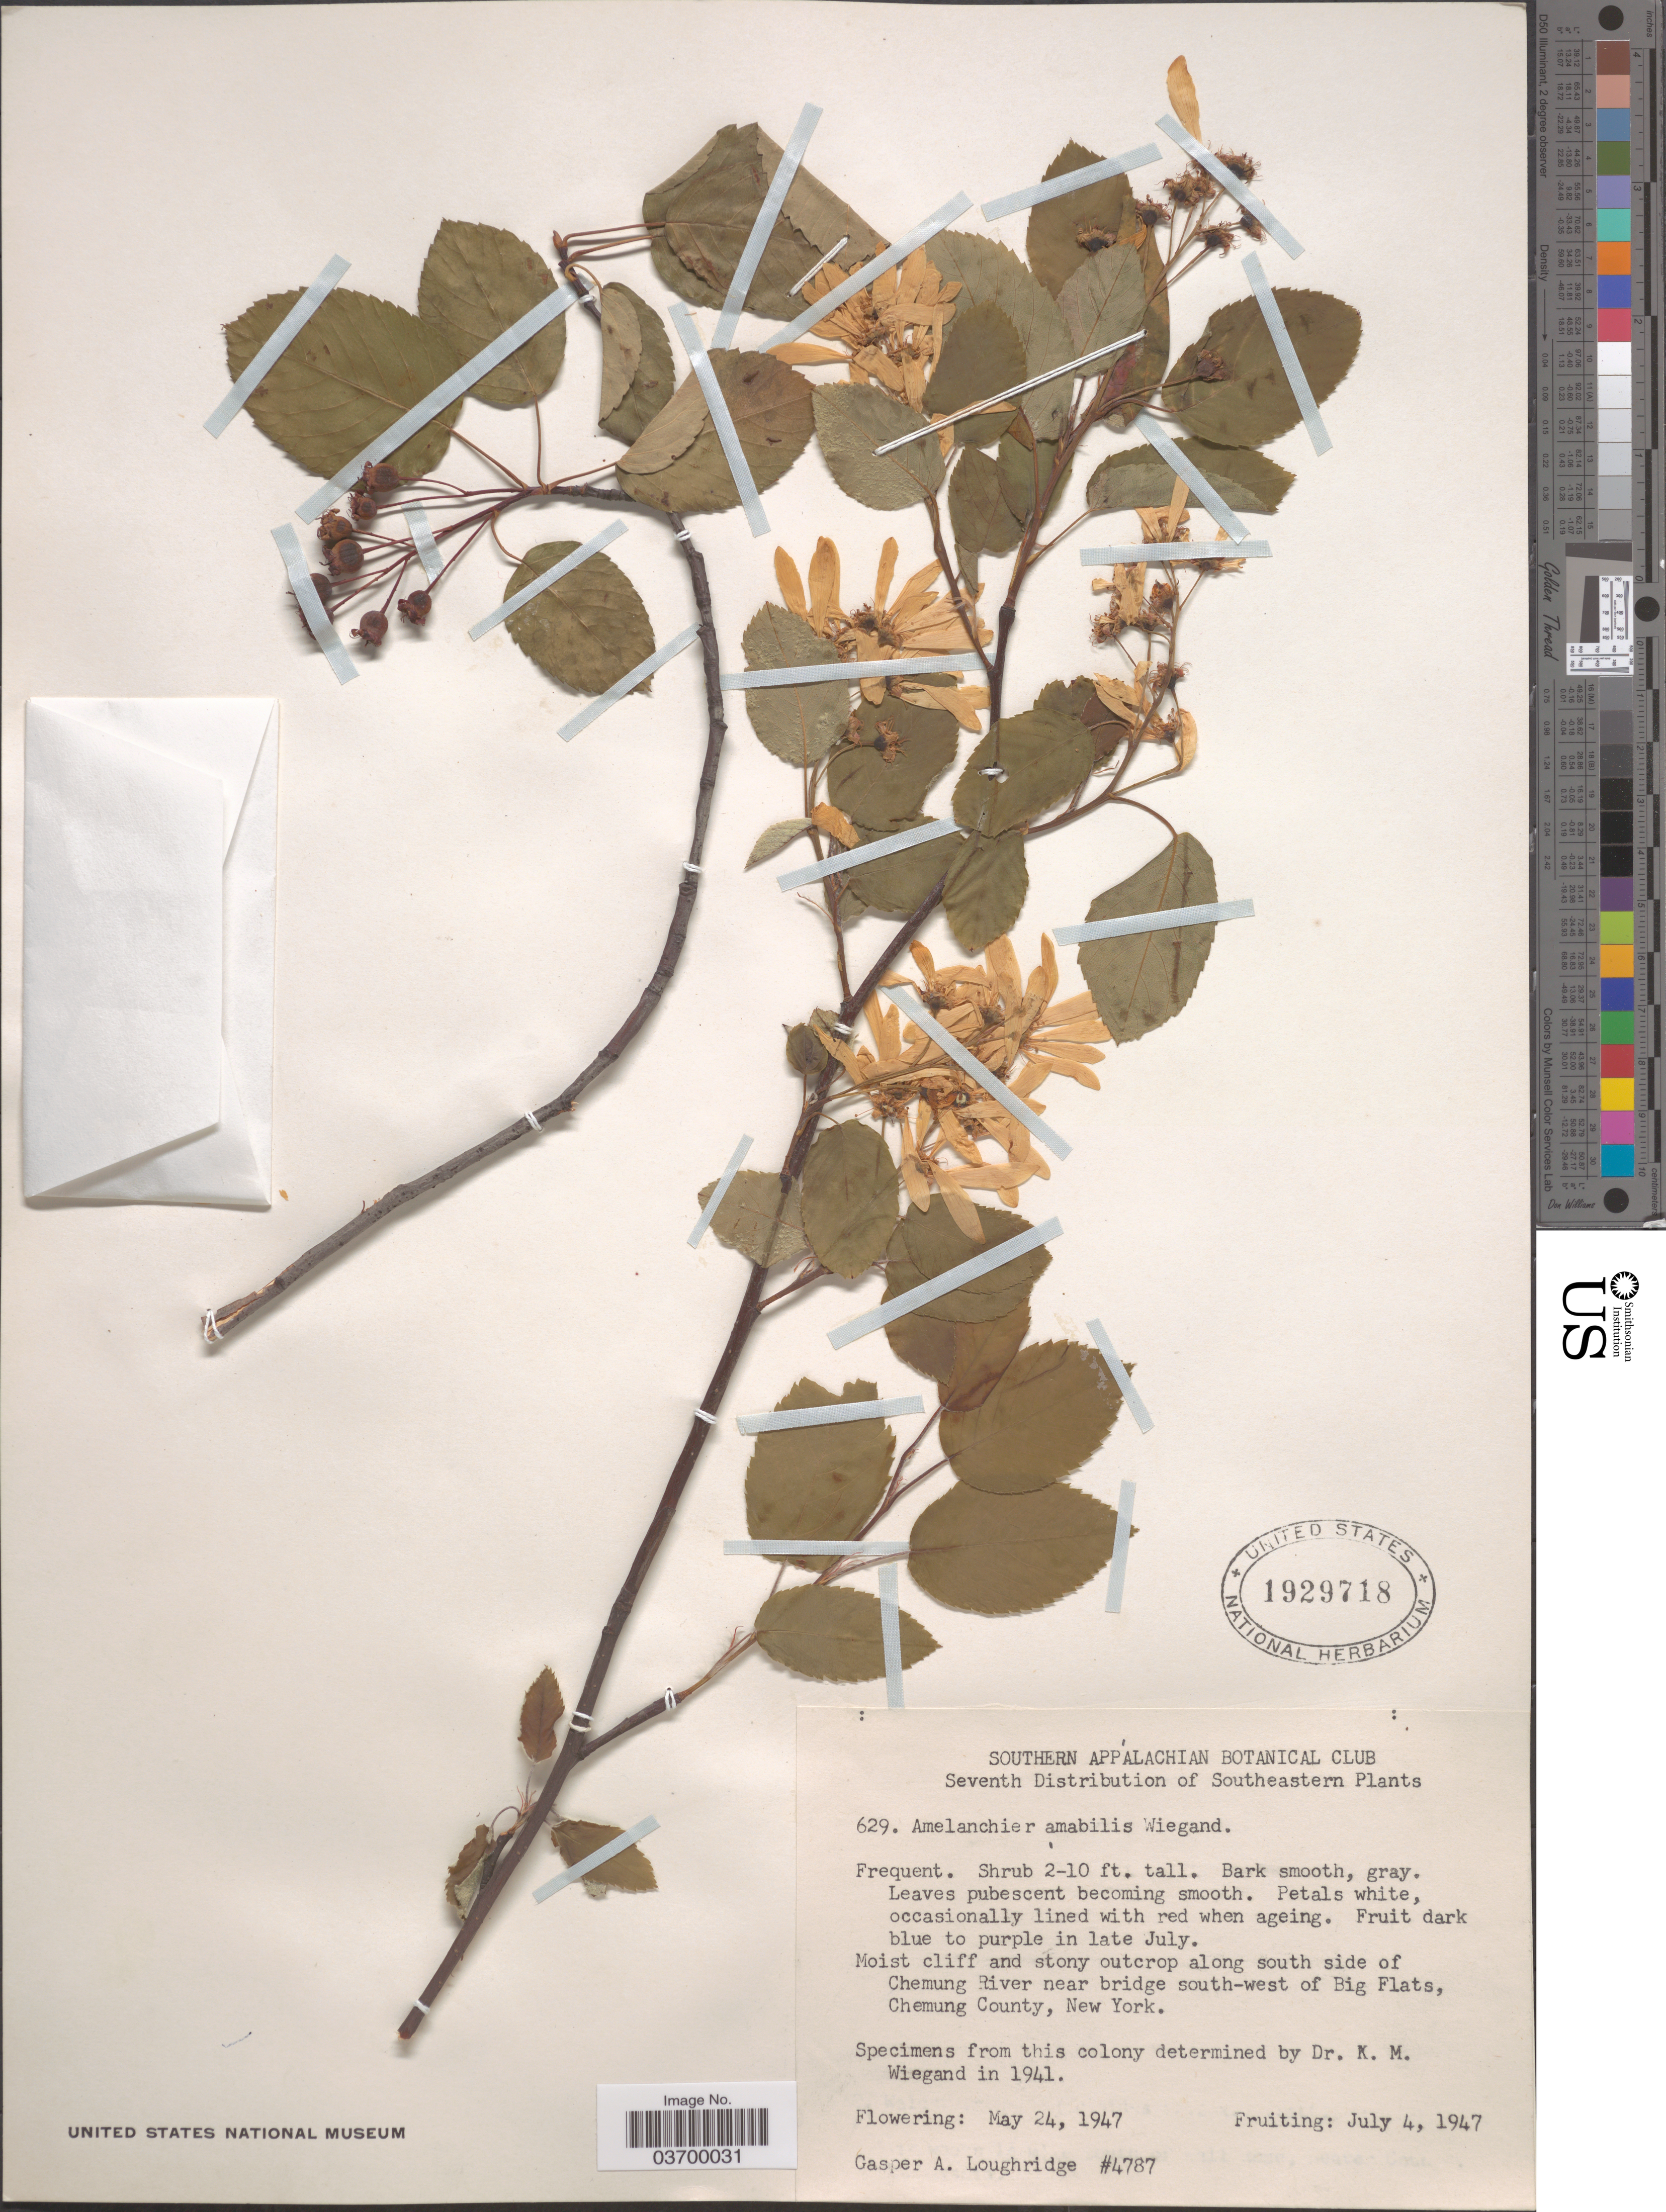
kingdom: Plantae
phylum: Tracheophyta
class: Magnoliopsida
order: Rosales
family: Rosaceae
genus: Amelanchier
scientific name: Amelanchier amabilis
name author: Wiegand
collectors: G. Loughridge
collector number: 4787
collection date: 1947-05-24/1947-07-04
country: United States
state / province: New York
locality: Southeastern. Along south side of Chemung River near bridge south-west of Big Flats, Chemung County.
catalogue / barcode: US 1929718